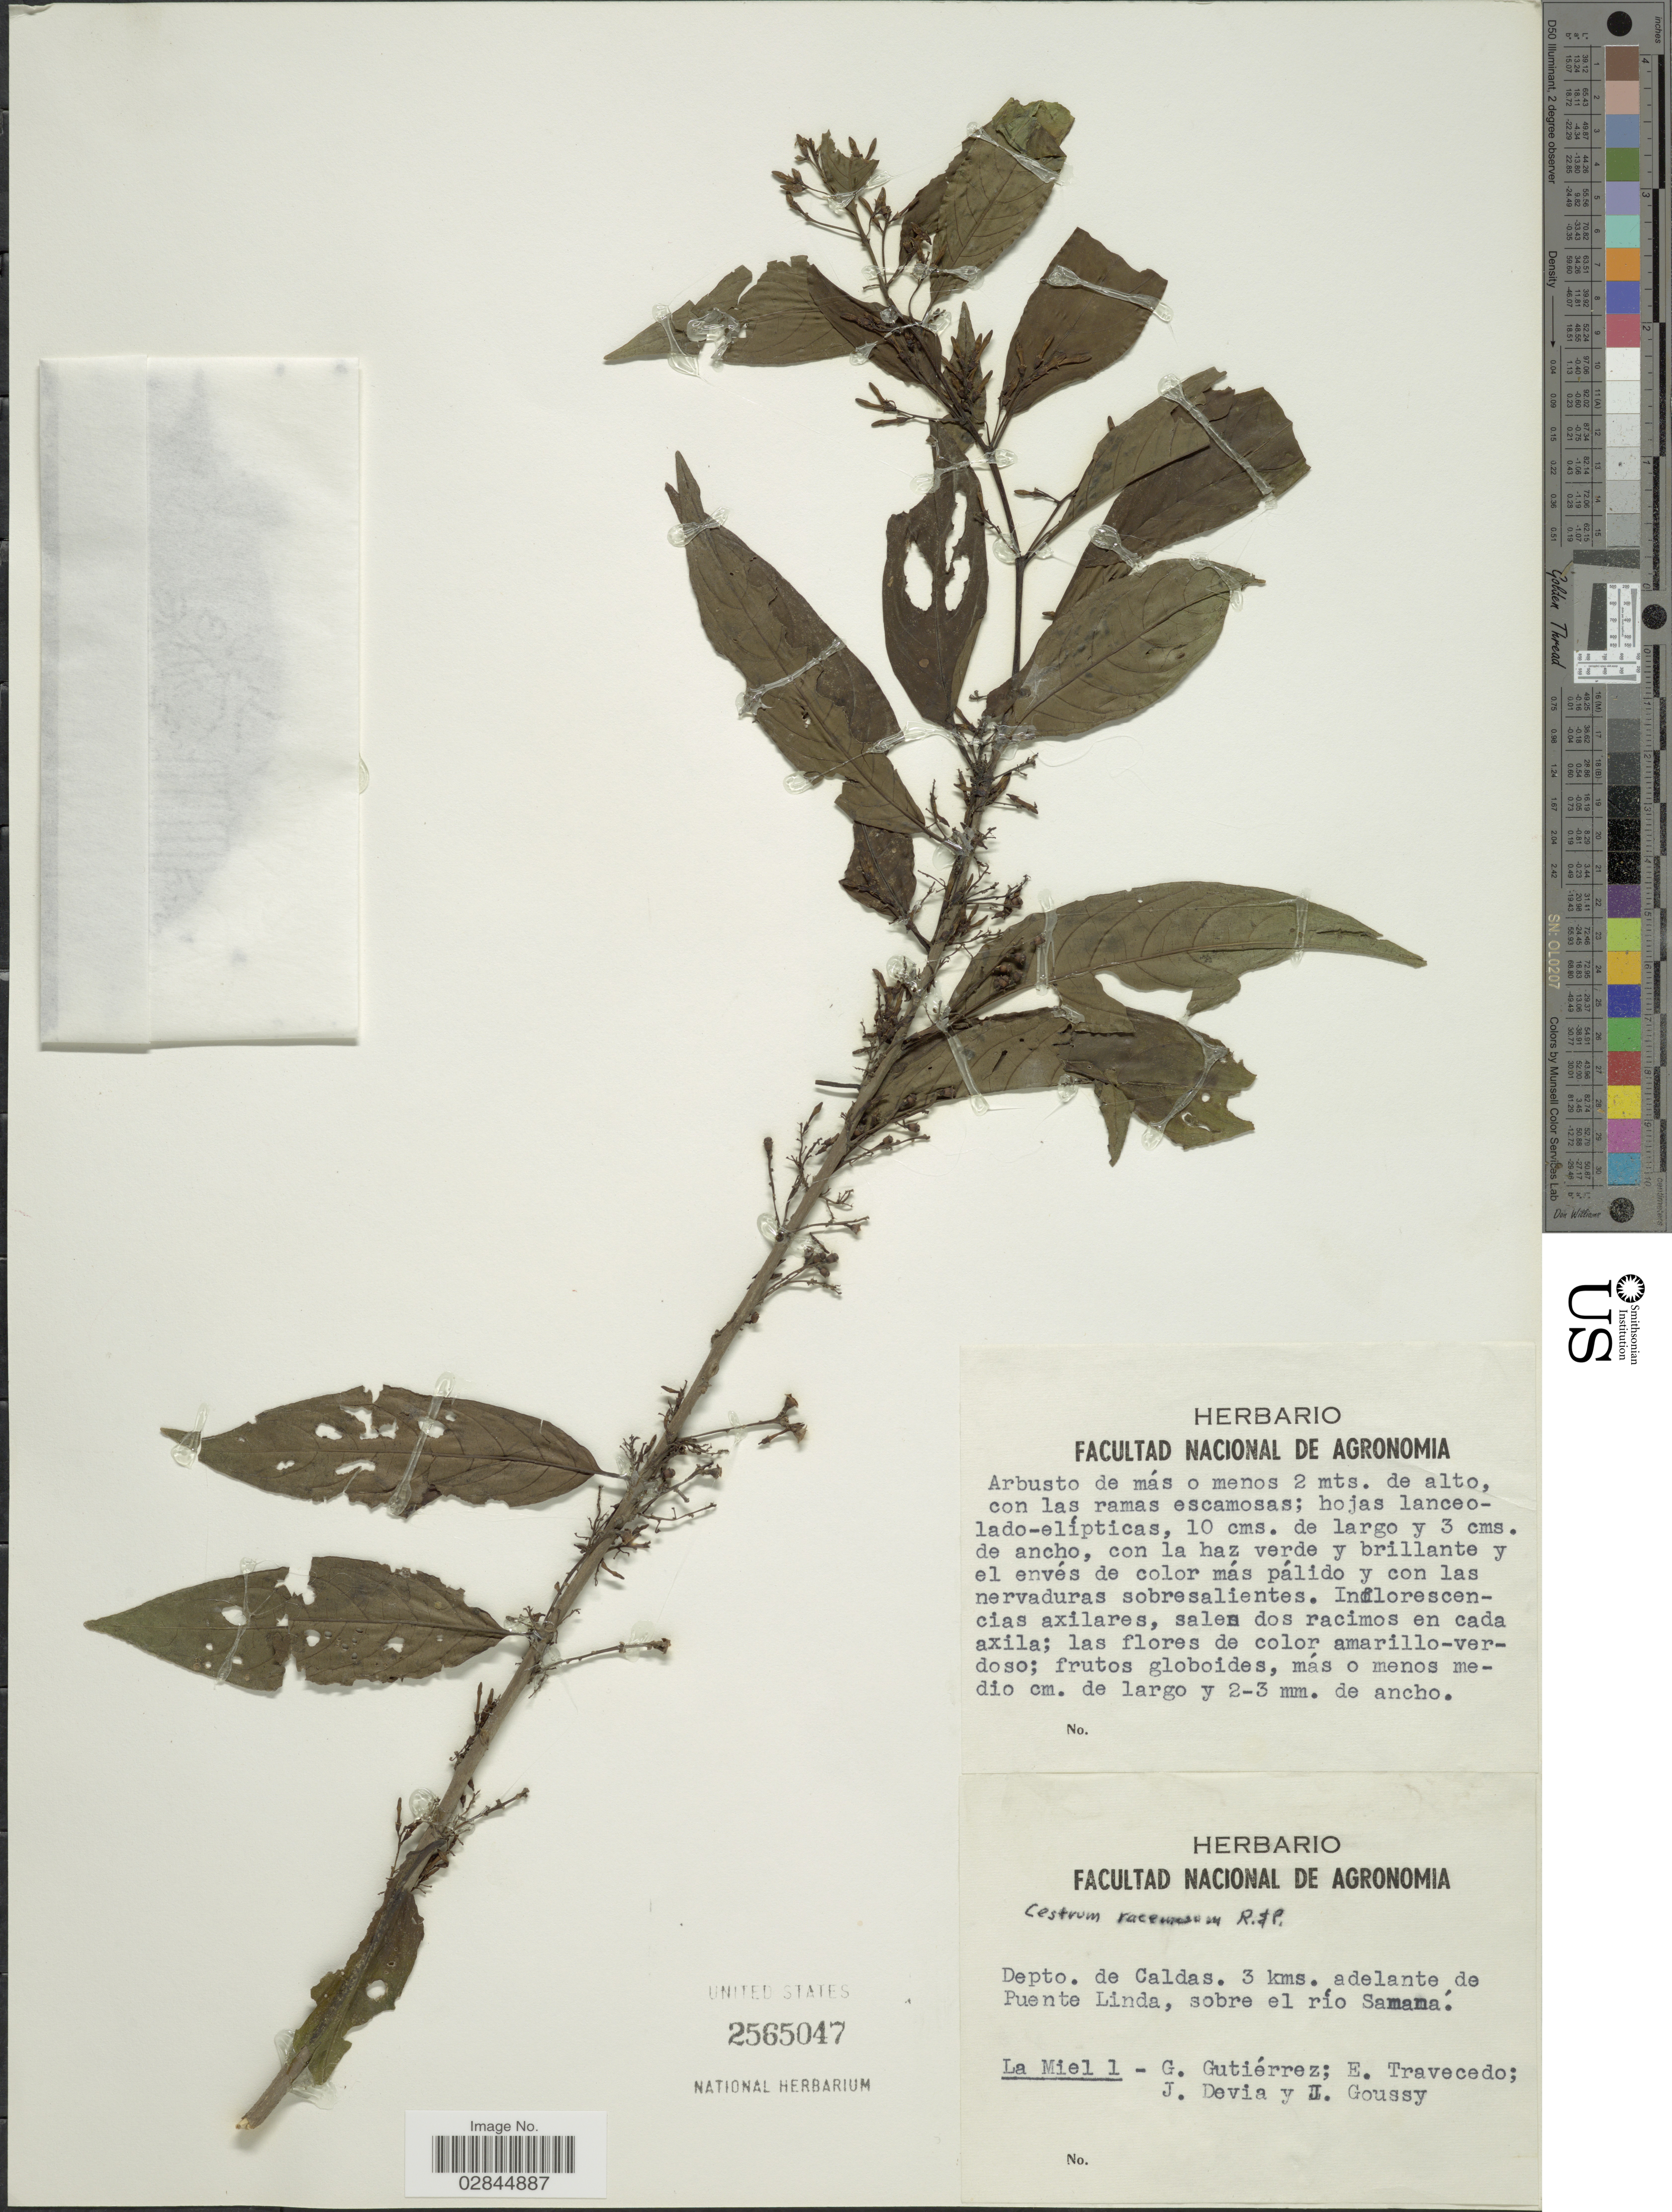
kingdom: Plantae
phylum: Tracheophyta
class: Magnoliopsida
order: Solanales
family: Solanaceae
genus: Cestrum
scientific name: Cestrum racemosum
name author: Ruiz & Pav.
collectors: G. Gutiérrez, E. Travecedo, J. Devia & J. Goussy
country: Colombia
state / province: Caldas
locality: Depto. de Caldas, 3 kms. adelante de Puente Linda, sobre el río Samana.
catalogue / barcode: US 2565047